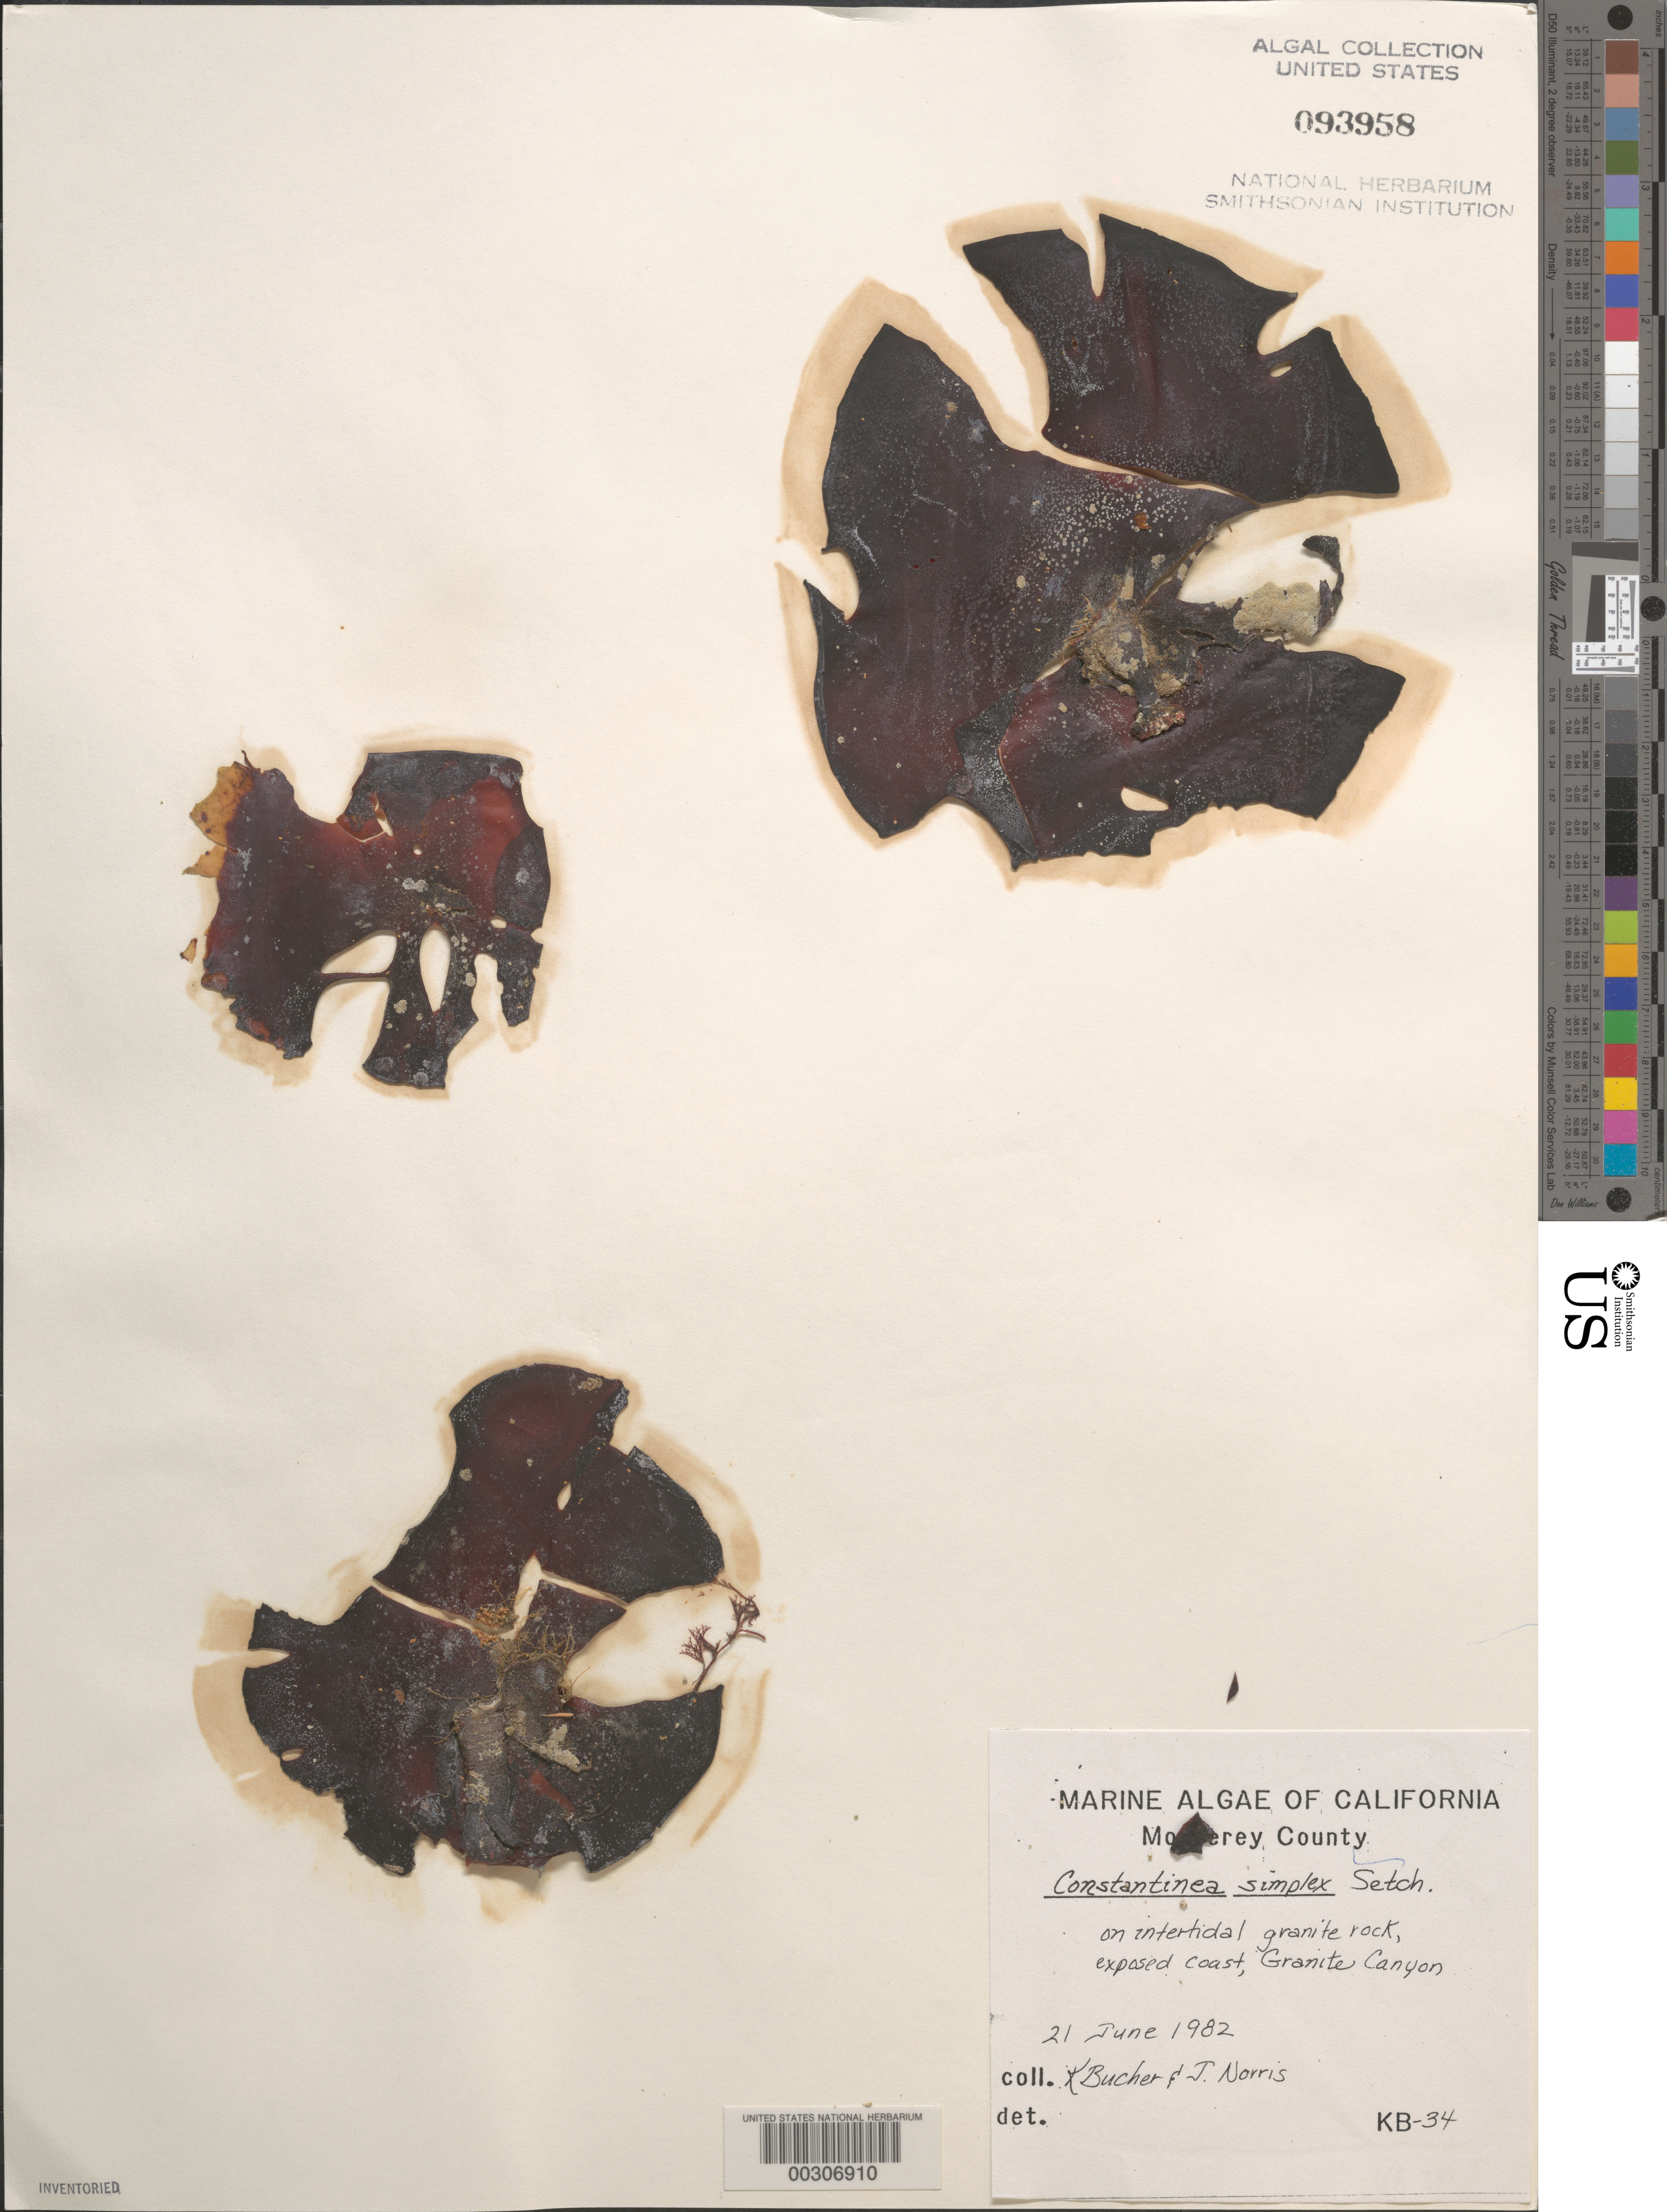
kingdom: Plantae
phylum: Rhodophyta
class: Florideophyceae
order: Gigartinales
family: Dumontiaceae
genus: Constantinea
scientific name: Constantinea simplex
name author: Setch.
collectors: K. E. Bucher & J. N. Norris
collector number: KB-34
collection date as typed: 21 Jun 1982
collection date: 1982-06-21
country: United States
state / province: California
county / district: Monterey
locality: Granite Canyon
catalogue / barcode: US 93958